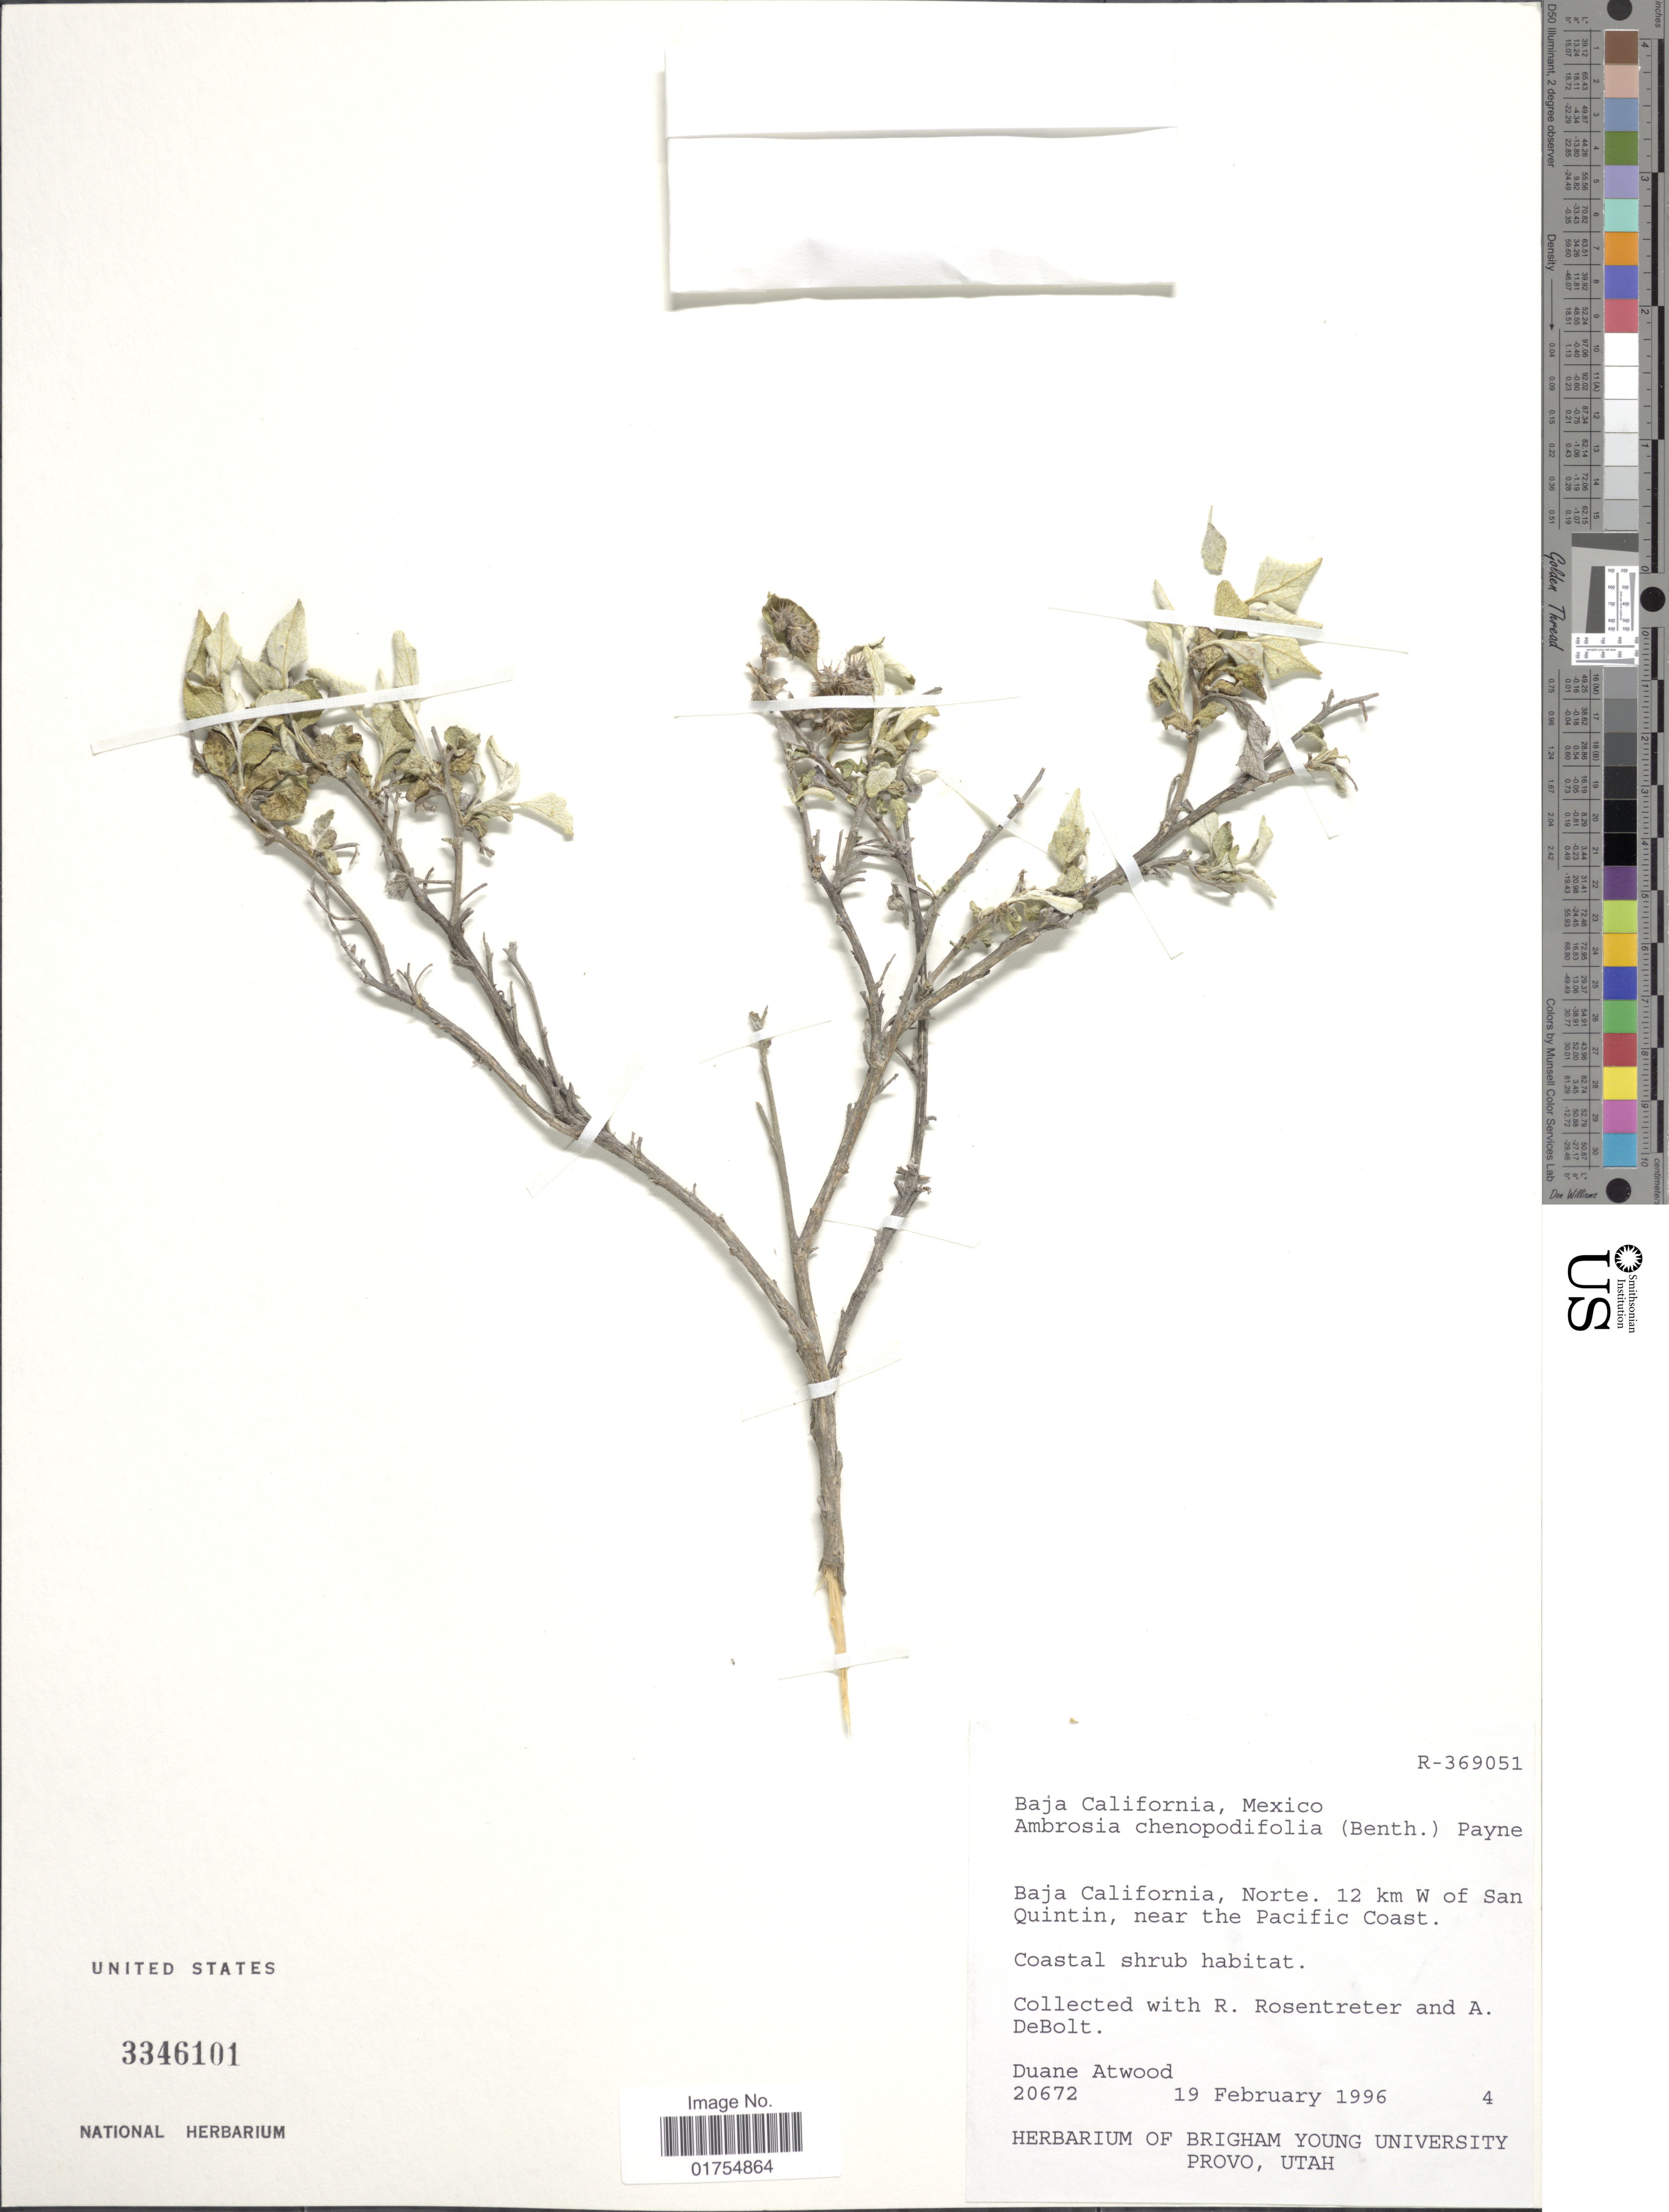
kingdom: Plantae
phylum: Tracheophyta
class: Magnoliopsida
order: Asterales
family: Asteraceae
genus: Franseria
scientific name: Franseria chenopodiifolia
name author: Benth.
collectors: D. Atwood, R. Rosentreter & A. DeBolt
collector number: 20672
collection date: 1996-02-19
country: Mexico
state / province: Baja California Norte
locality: Norte 12 km W of San Quintin, near the Pacific Coast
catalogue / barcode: US 3346101